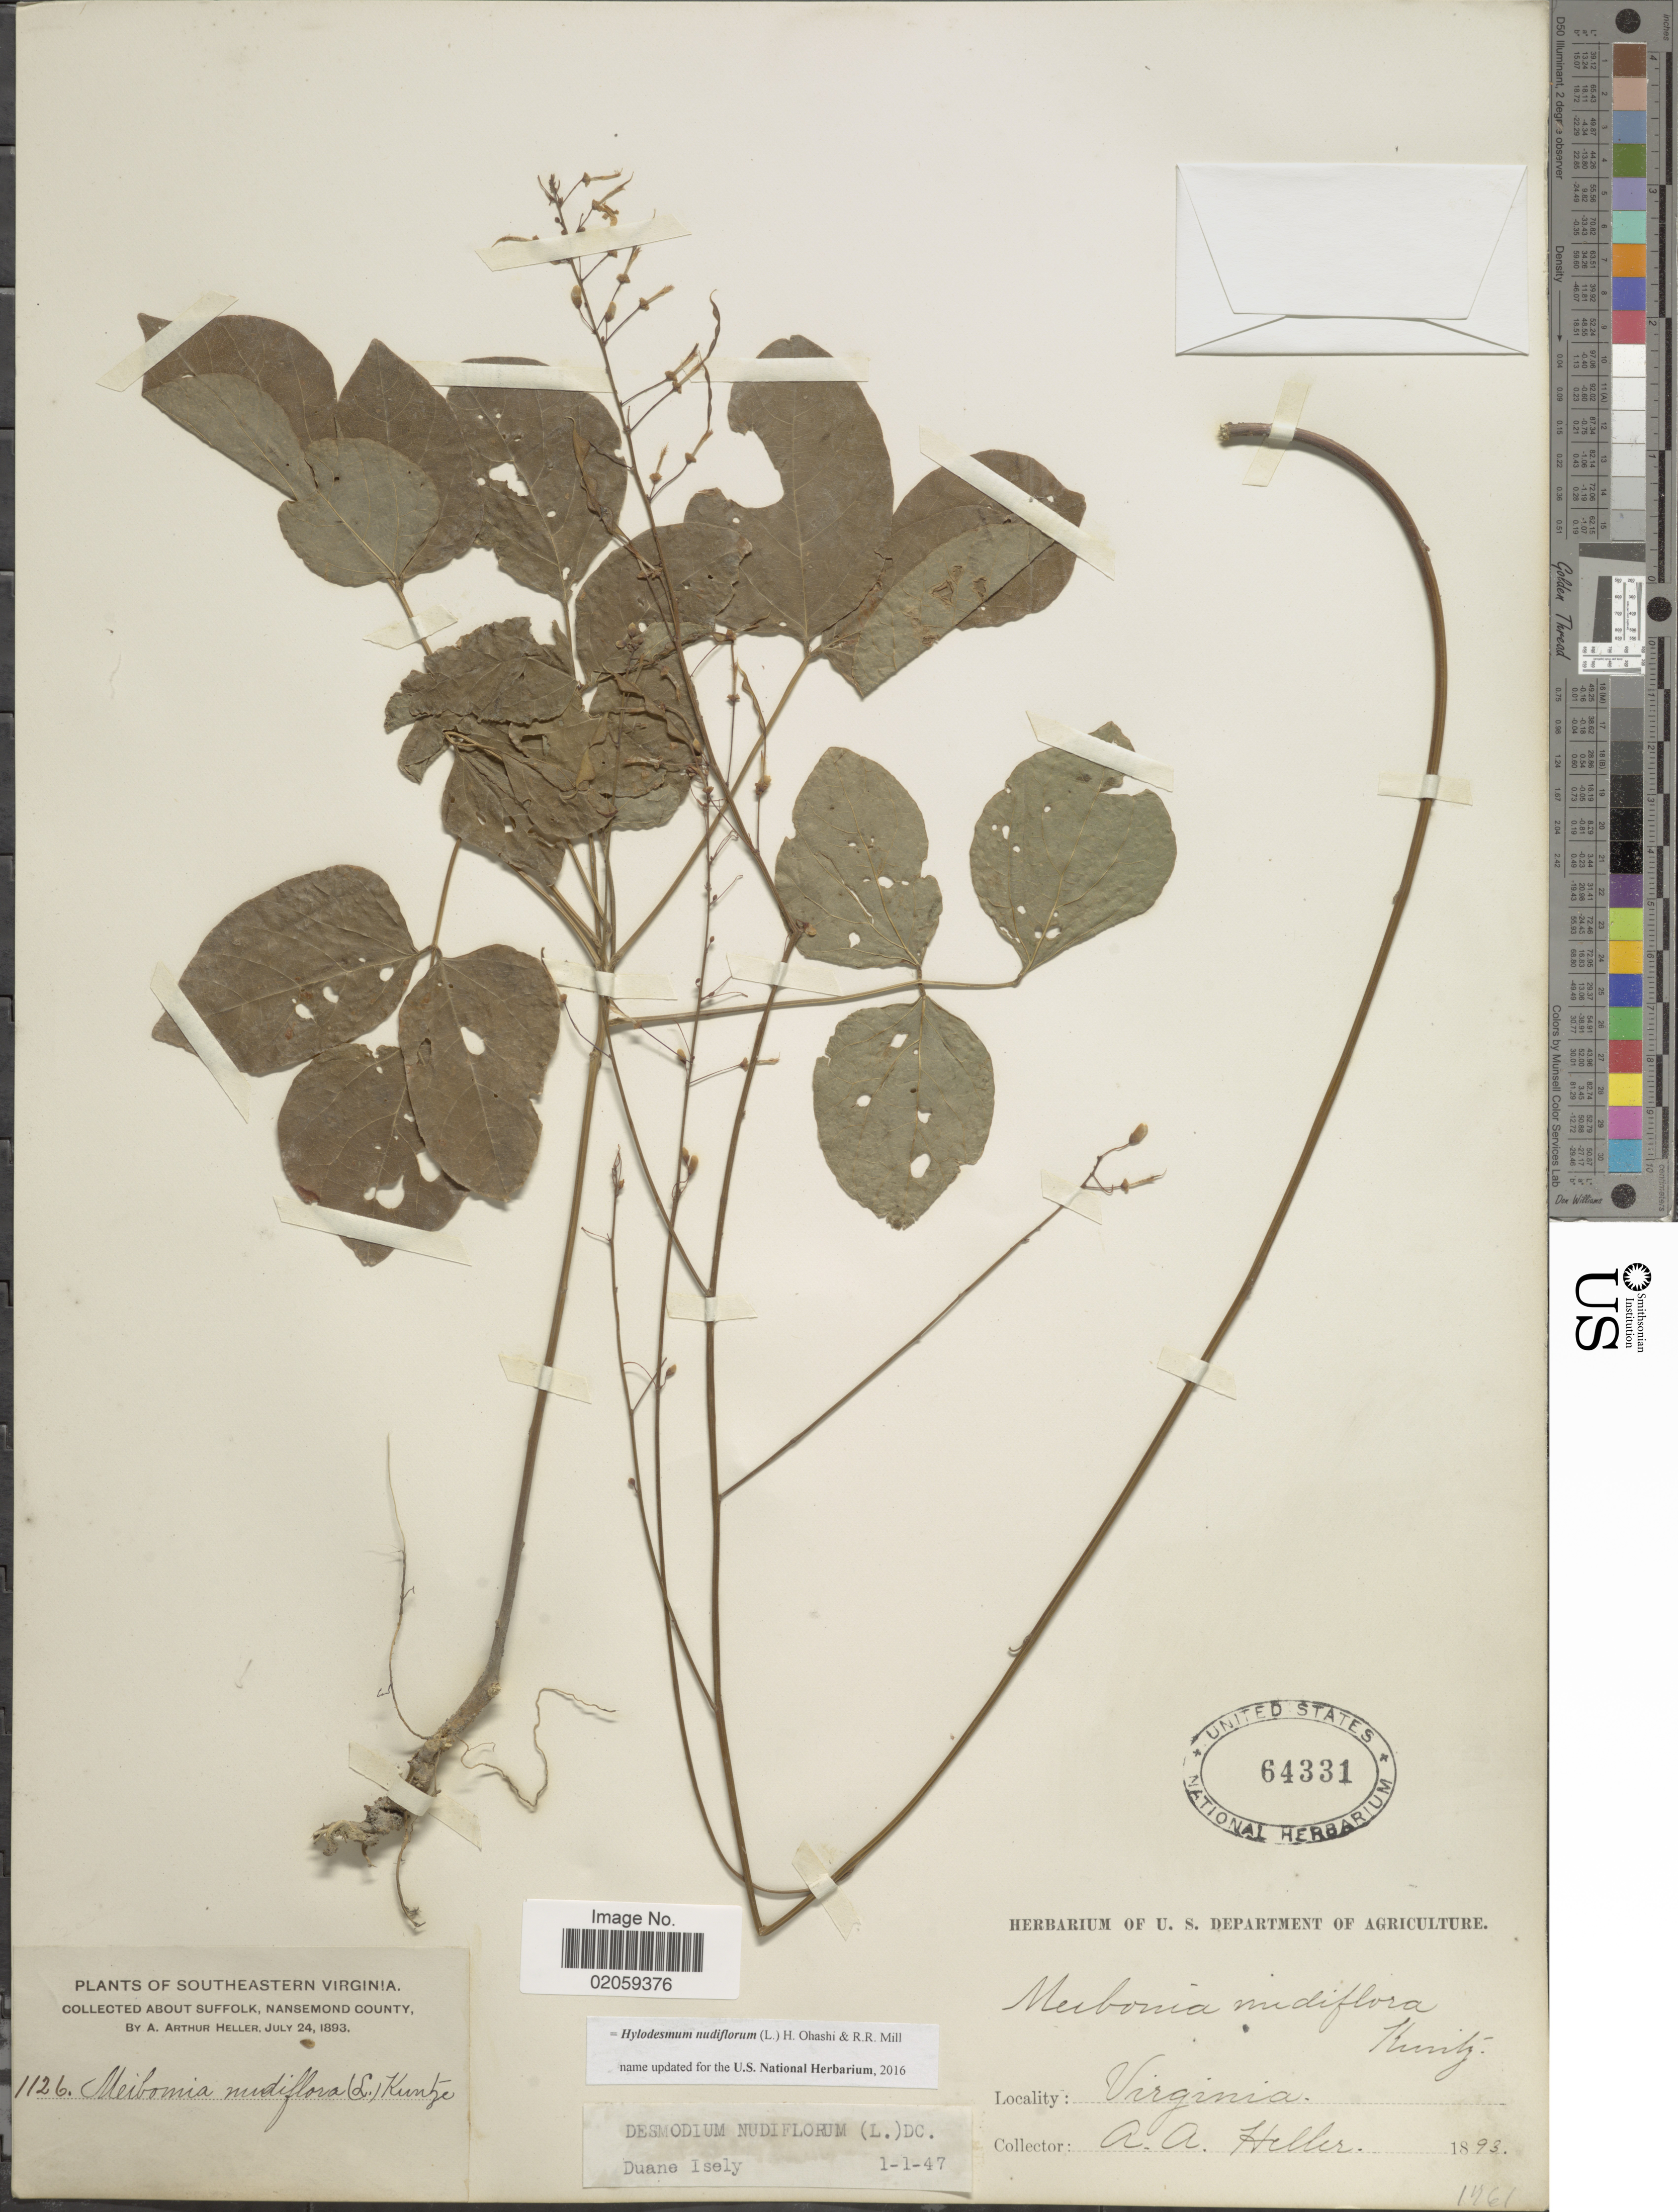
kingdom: Plantae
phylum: Tracheophyta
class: Magnoliopsida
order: Fabales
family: Fabaceae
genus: Hylodesmum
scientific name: Hylodesmum nudiflorum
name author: (L.) H. Ohashi & R.R. Mill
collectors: A. A. Heller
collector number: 1126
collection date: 1893-07-24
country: United States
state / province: Virginia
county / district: City of Suffolk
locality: Southeastern Virginia, about Suffolk, Nansemond County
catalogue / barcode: US 64331